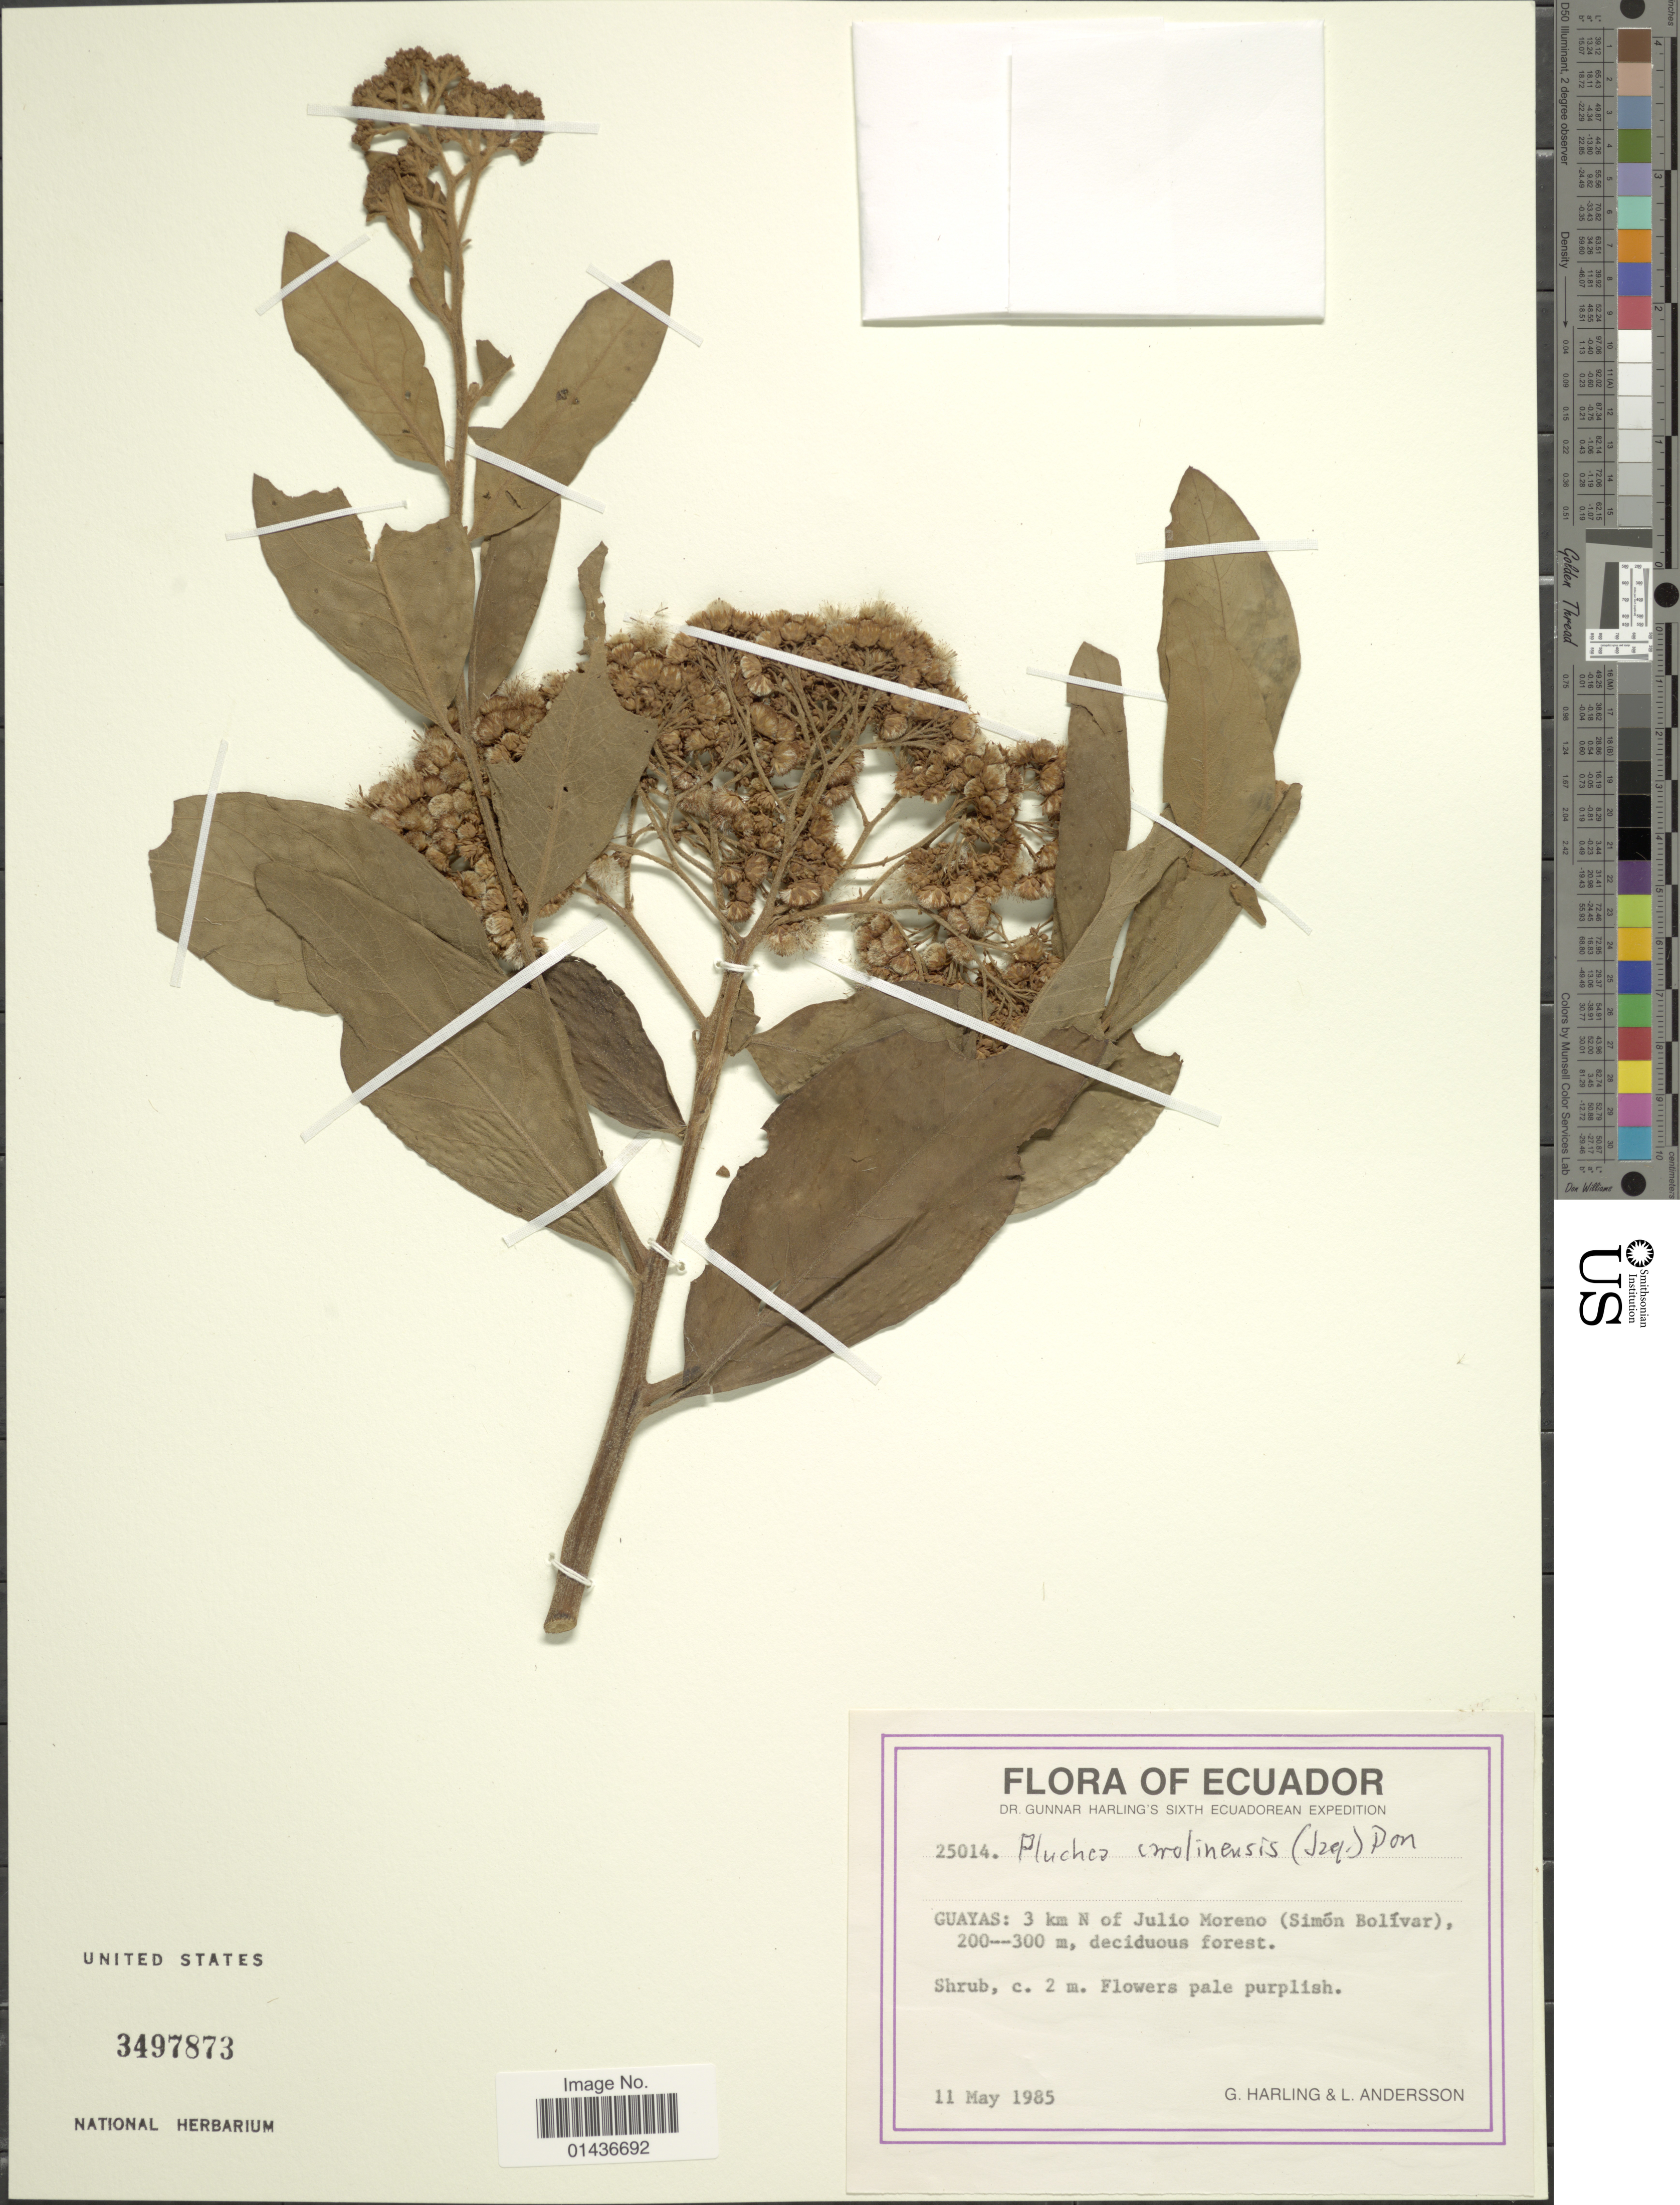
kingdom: Plantae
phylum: Tracheophyta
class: Magnoliopsida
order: Asterales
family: Asteraceae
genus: Pluchea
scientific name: Pluchea carolinensis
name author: (Jacq.) D. Don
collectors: G. Harling & L. Andersson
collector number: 25014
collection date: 1985-05-11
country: Ecuador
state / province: Guayas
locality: Guayas: 3 km N of Julio Moreno (Simon Bolivar)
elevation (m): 200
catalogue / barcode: US 3497873